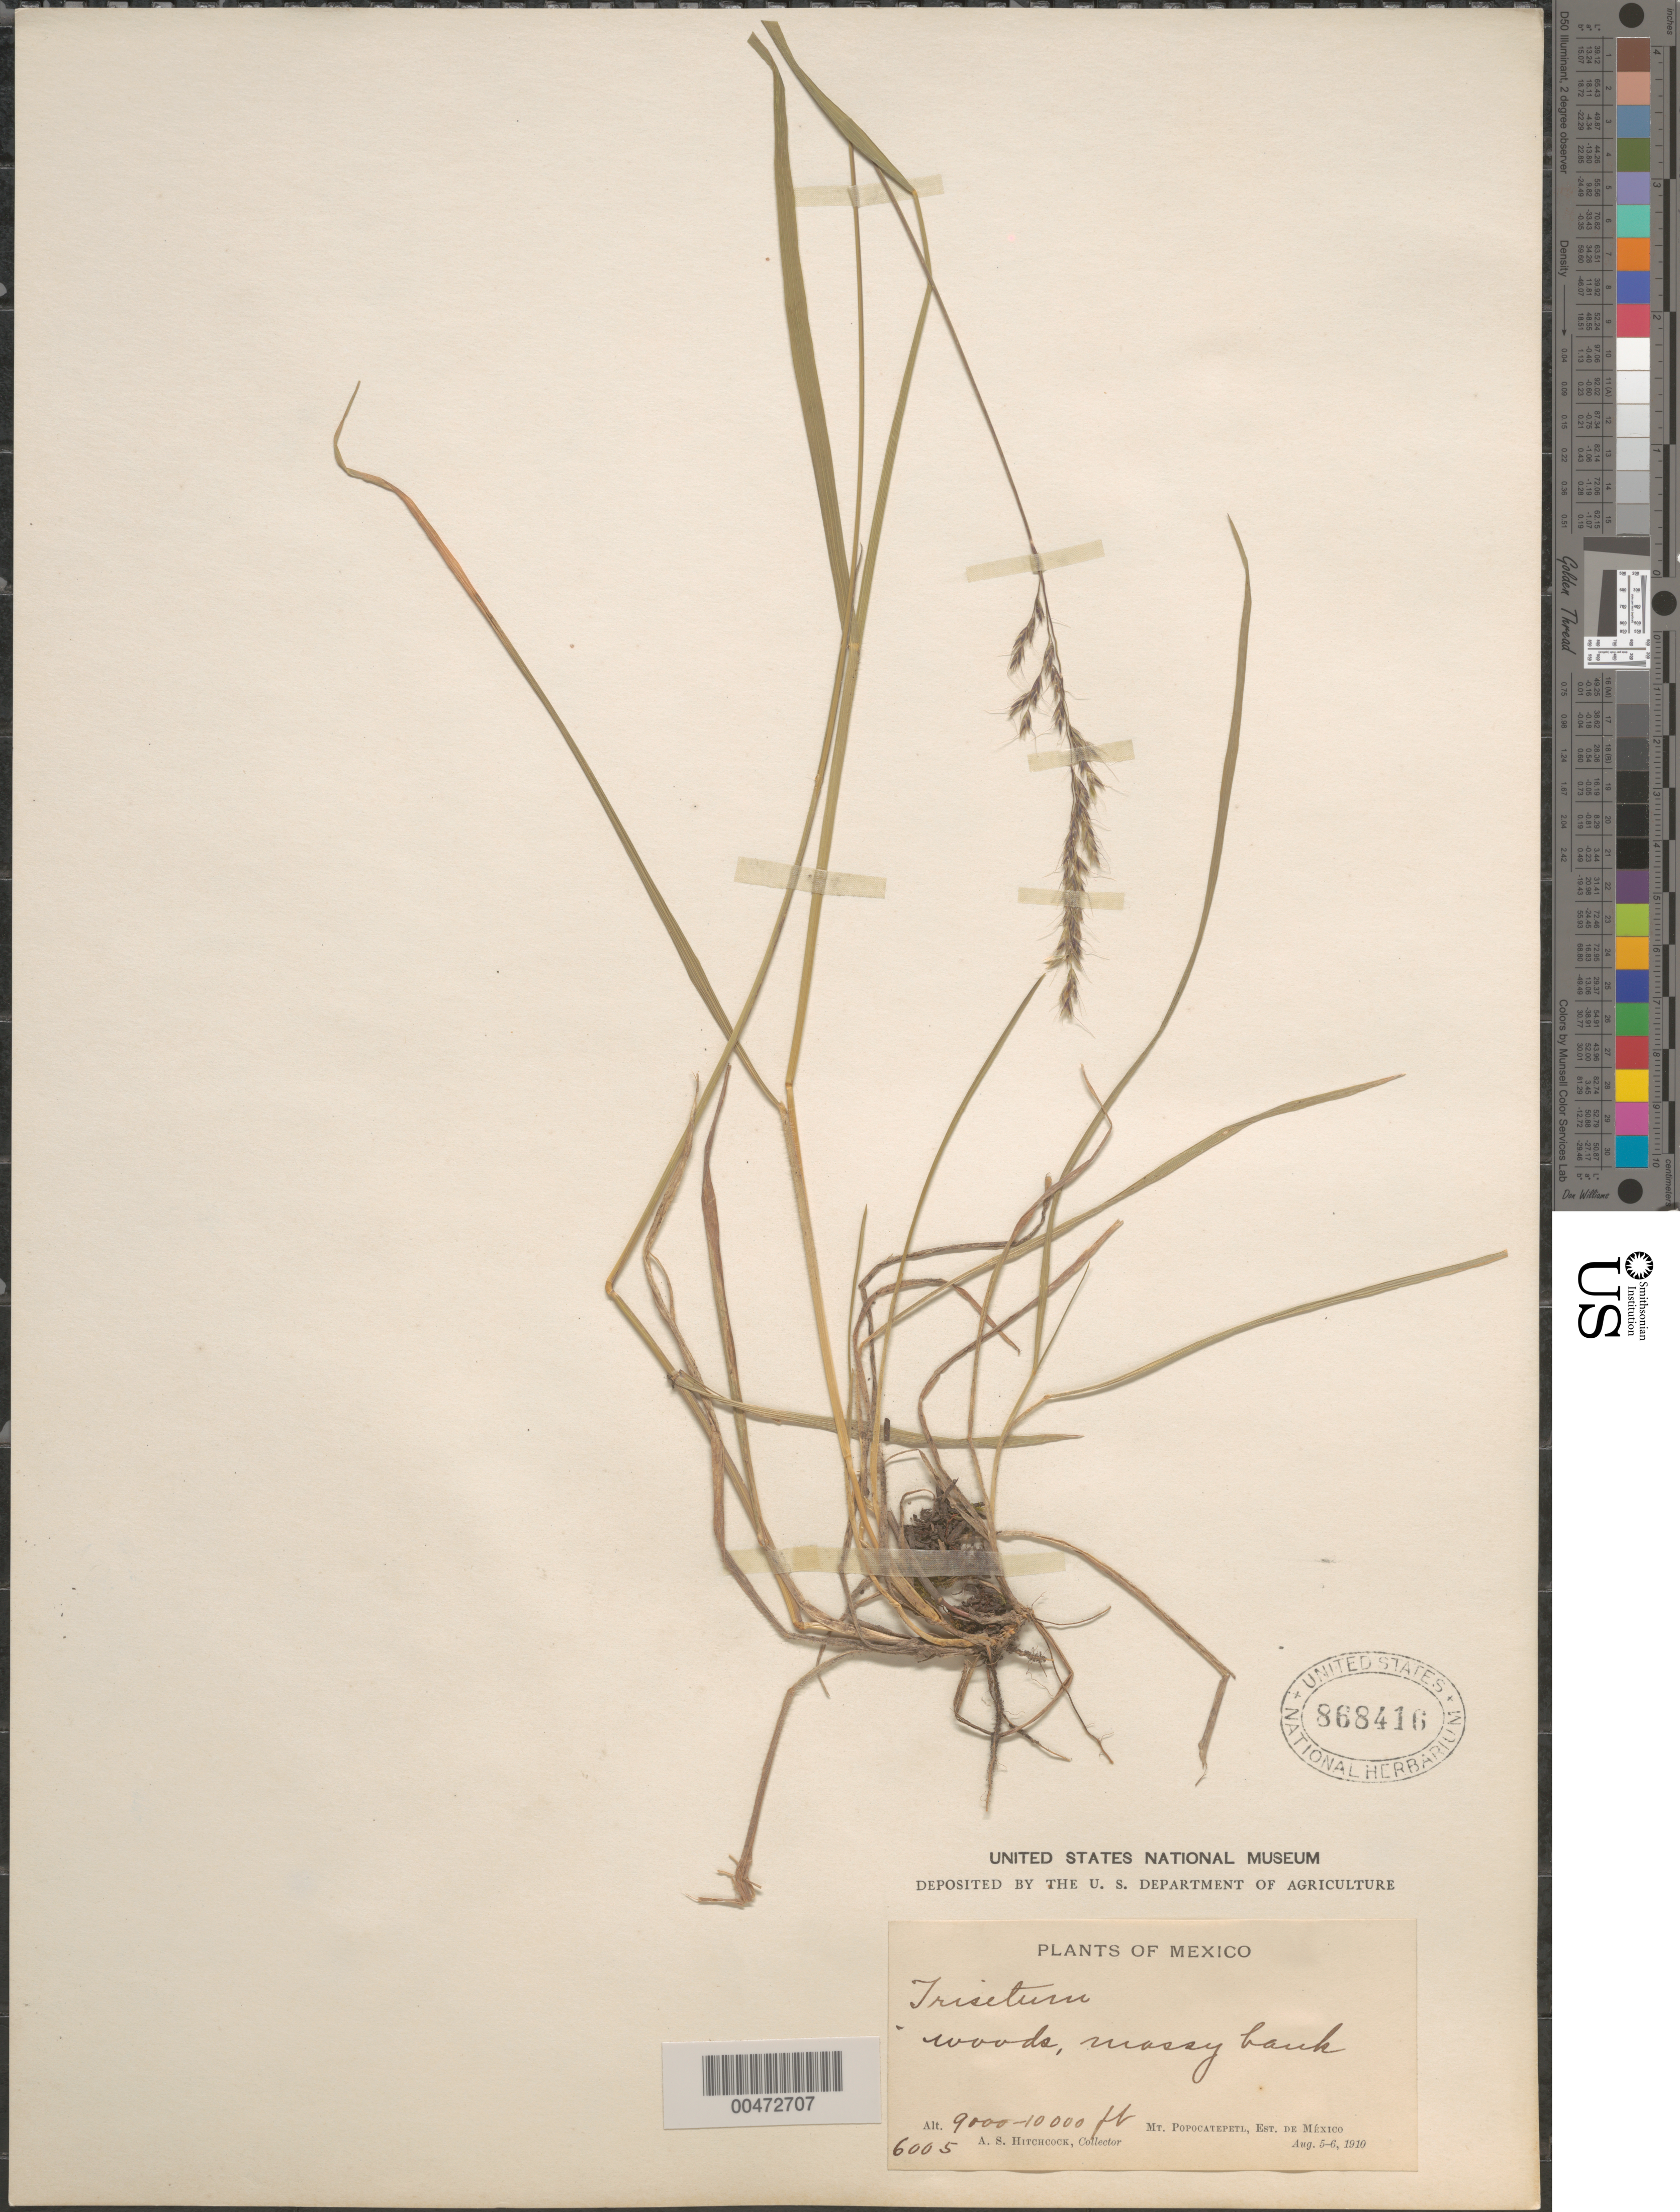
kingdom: Plantae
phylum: Tracheophyta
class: Liliopsida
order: Poales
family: Poaceae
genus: Peyritschia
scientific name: Peyritschia irazuensis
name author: (Kuntze) P.M. Peterson et al.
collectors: A. S. Hitchcock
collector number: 6005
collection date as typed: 5 Aug 1910 to 6 Aug 1910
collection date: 1910-08-05/1910-08-06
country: Mexico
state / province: México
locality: Mt. Popocatepetl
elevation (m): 2743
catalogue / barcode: US 868416